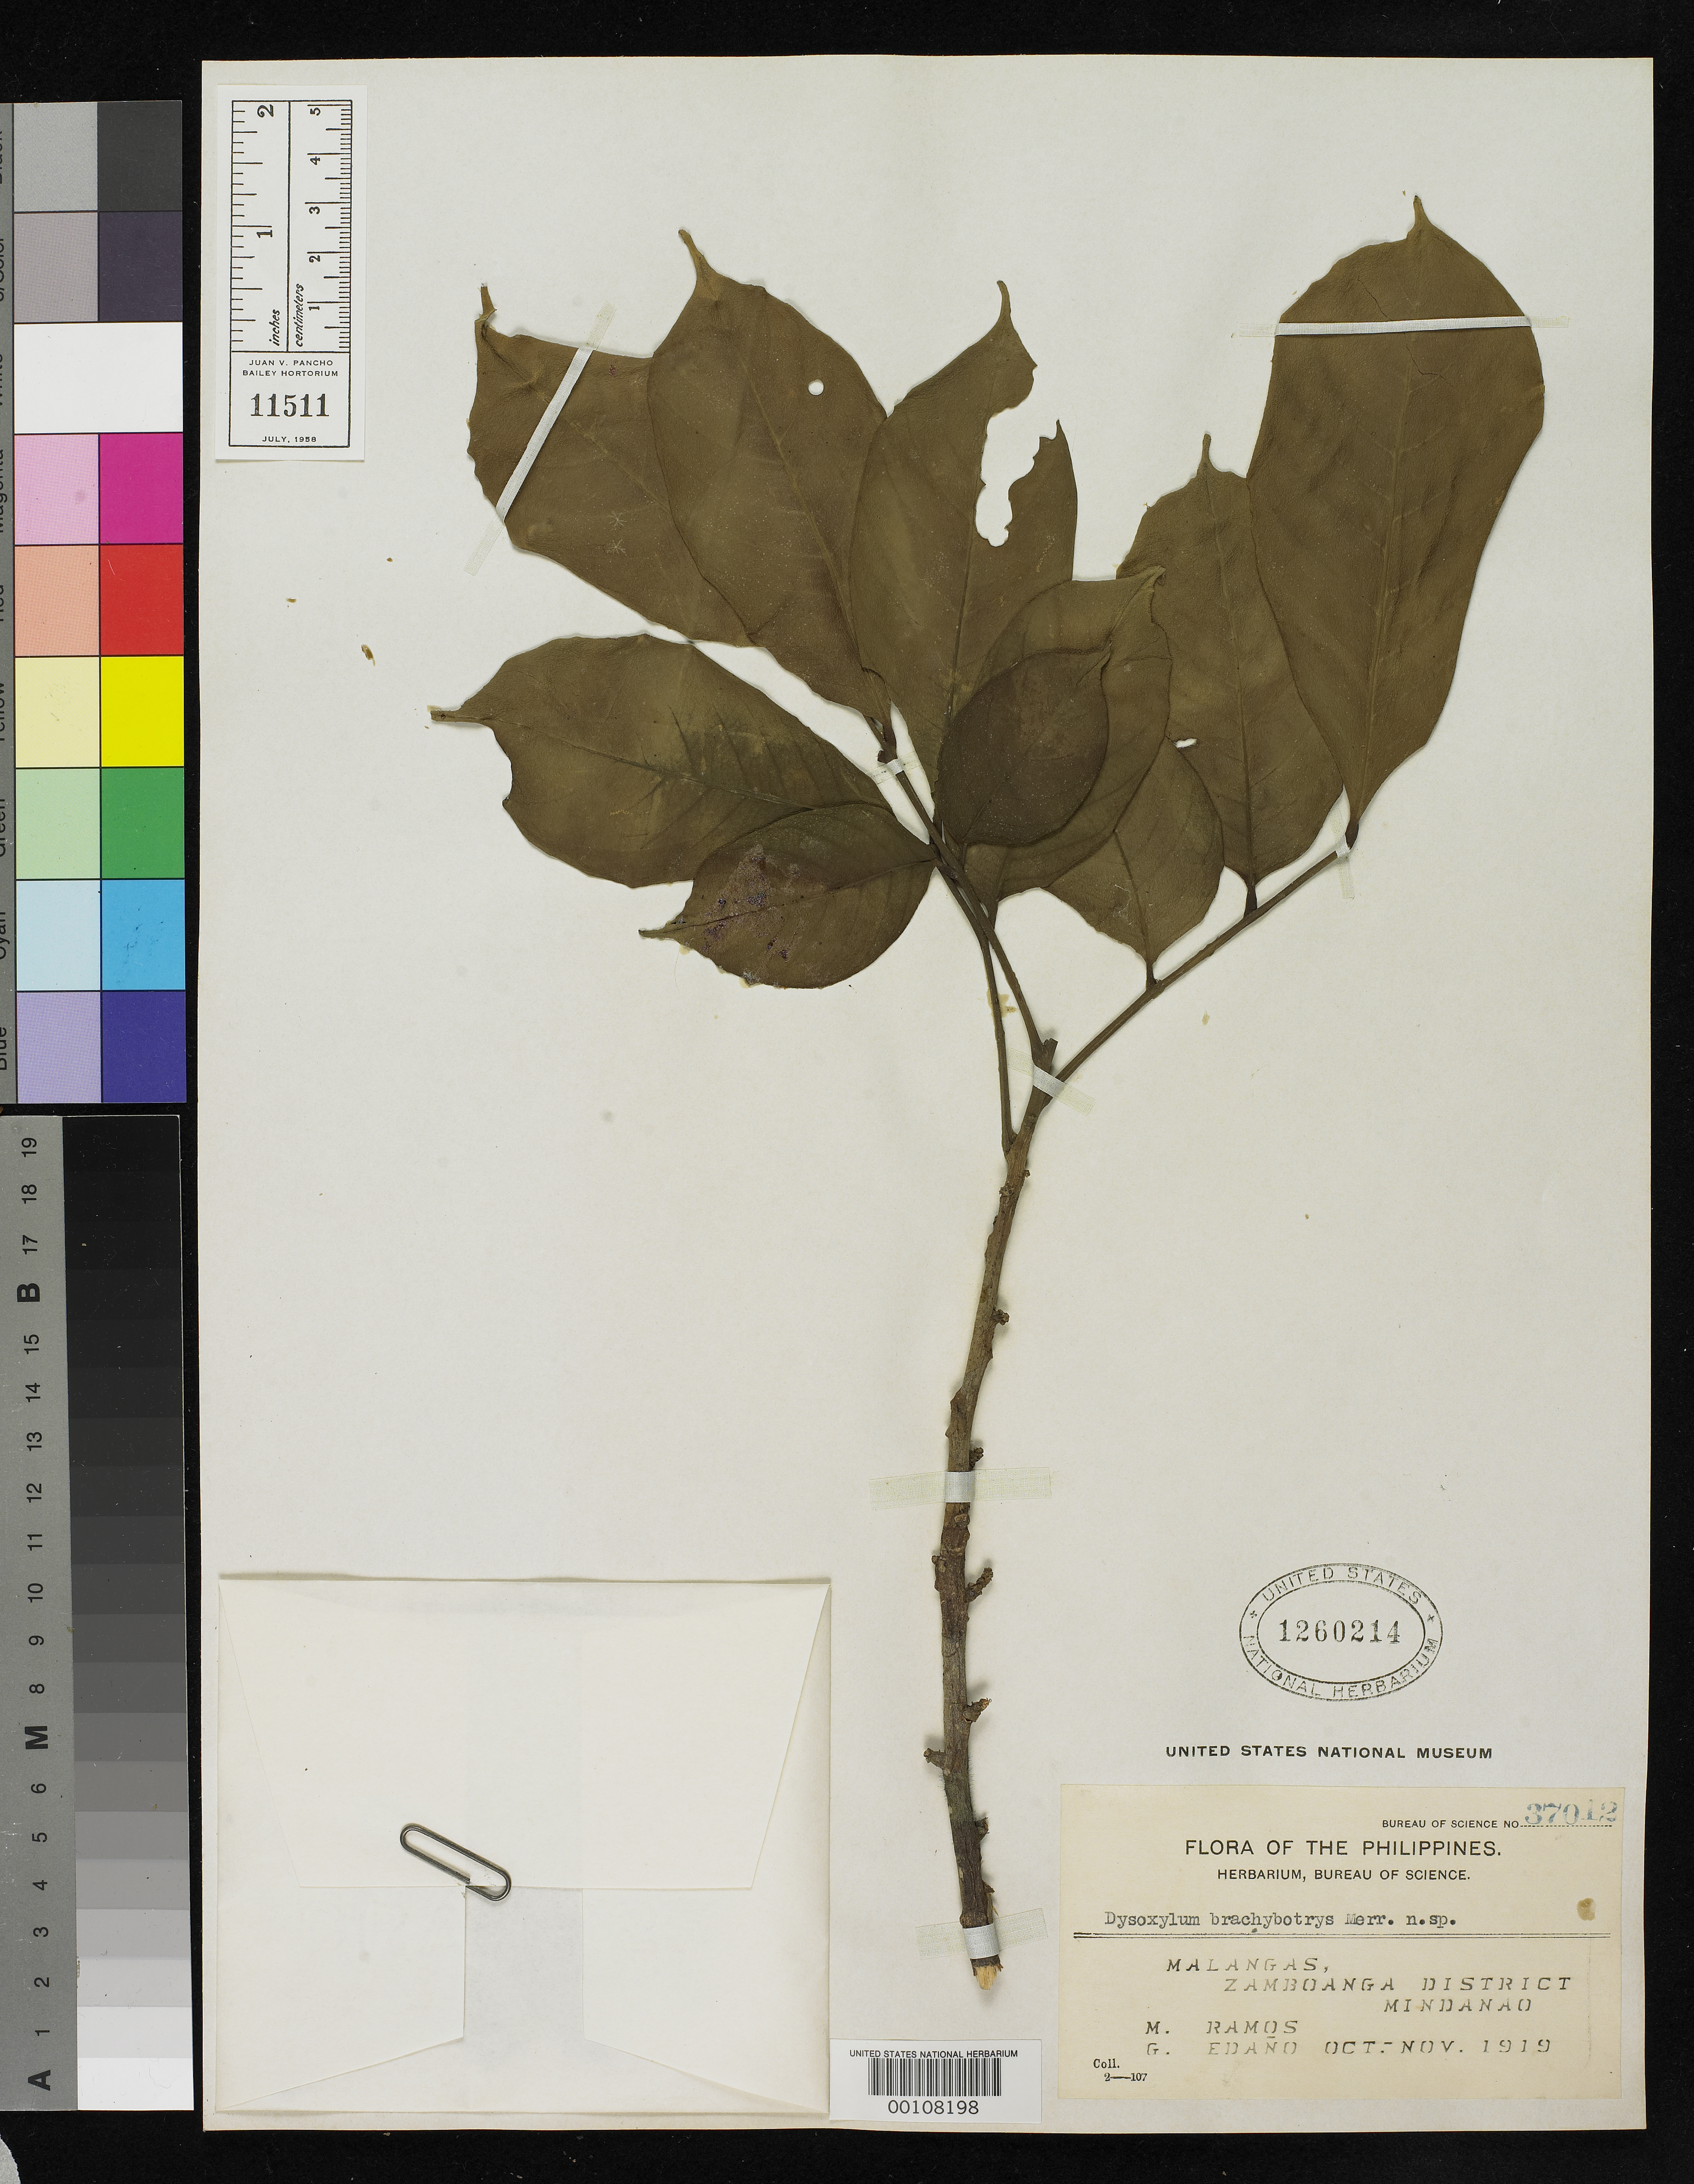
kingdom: Plantae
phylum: Tracheophyta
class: Magnoliopsida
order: Sapindales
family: Meliaceae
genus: Dysoxylum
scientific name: Dysoxylum brachybotrys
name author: Merr.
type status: Isotype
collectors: M. Ramos & G. E. Edaño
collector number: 37012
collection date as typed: Oct 1919 to -- Nov 1919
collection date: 1919-10/1919-11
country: Philippines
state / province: Zamboanga Peninsula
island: Mindanao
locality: Malangas.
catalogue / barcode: US 1260214